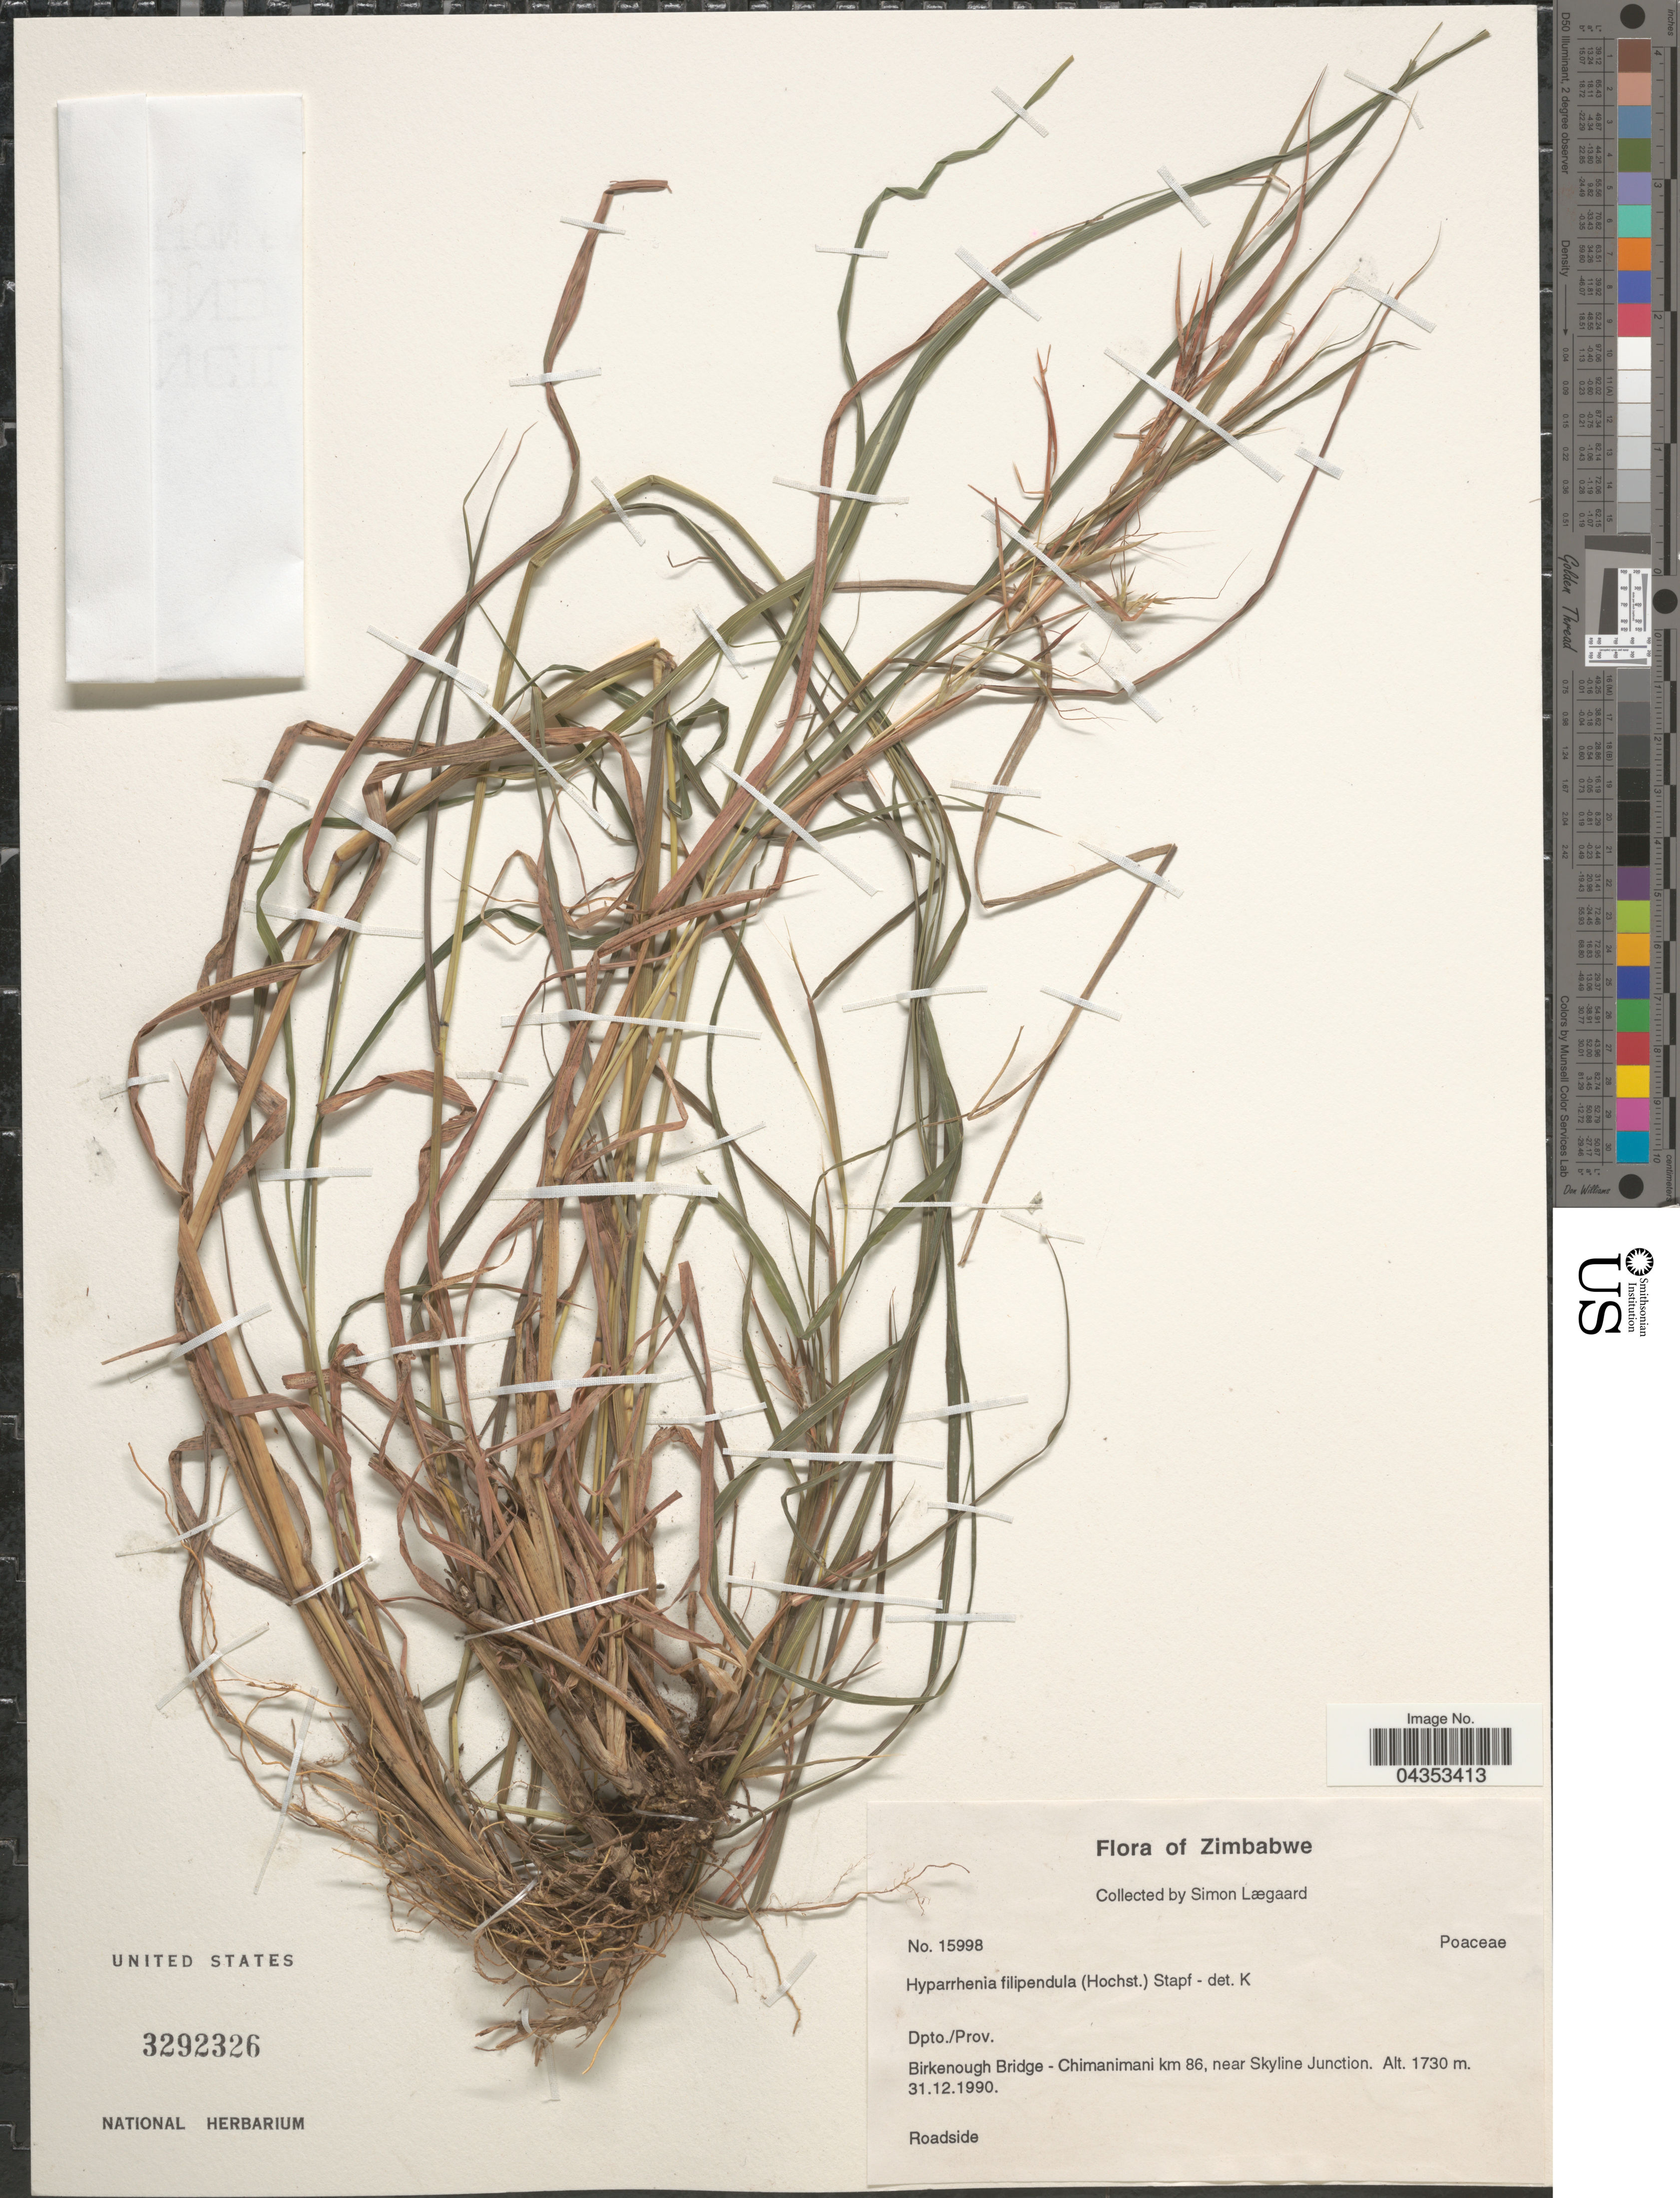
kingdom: Plantae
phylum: Tracheophyta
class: Liliopsida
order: Poales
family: Poaceae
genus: Hyparrhenia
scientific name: Hyparrhenia filipendula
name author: (Hochr.) Stapf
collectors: S. Lægaard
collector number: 15998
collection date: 1990-12-31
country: Zimbabwe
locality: Dpto./Prov. Birkenough Bridge - Chimanimani km 86, near Skyline Junction.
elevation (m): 1730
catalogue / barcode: US 3292326